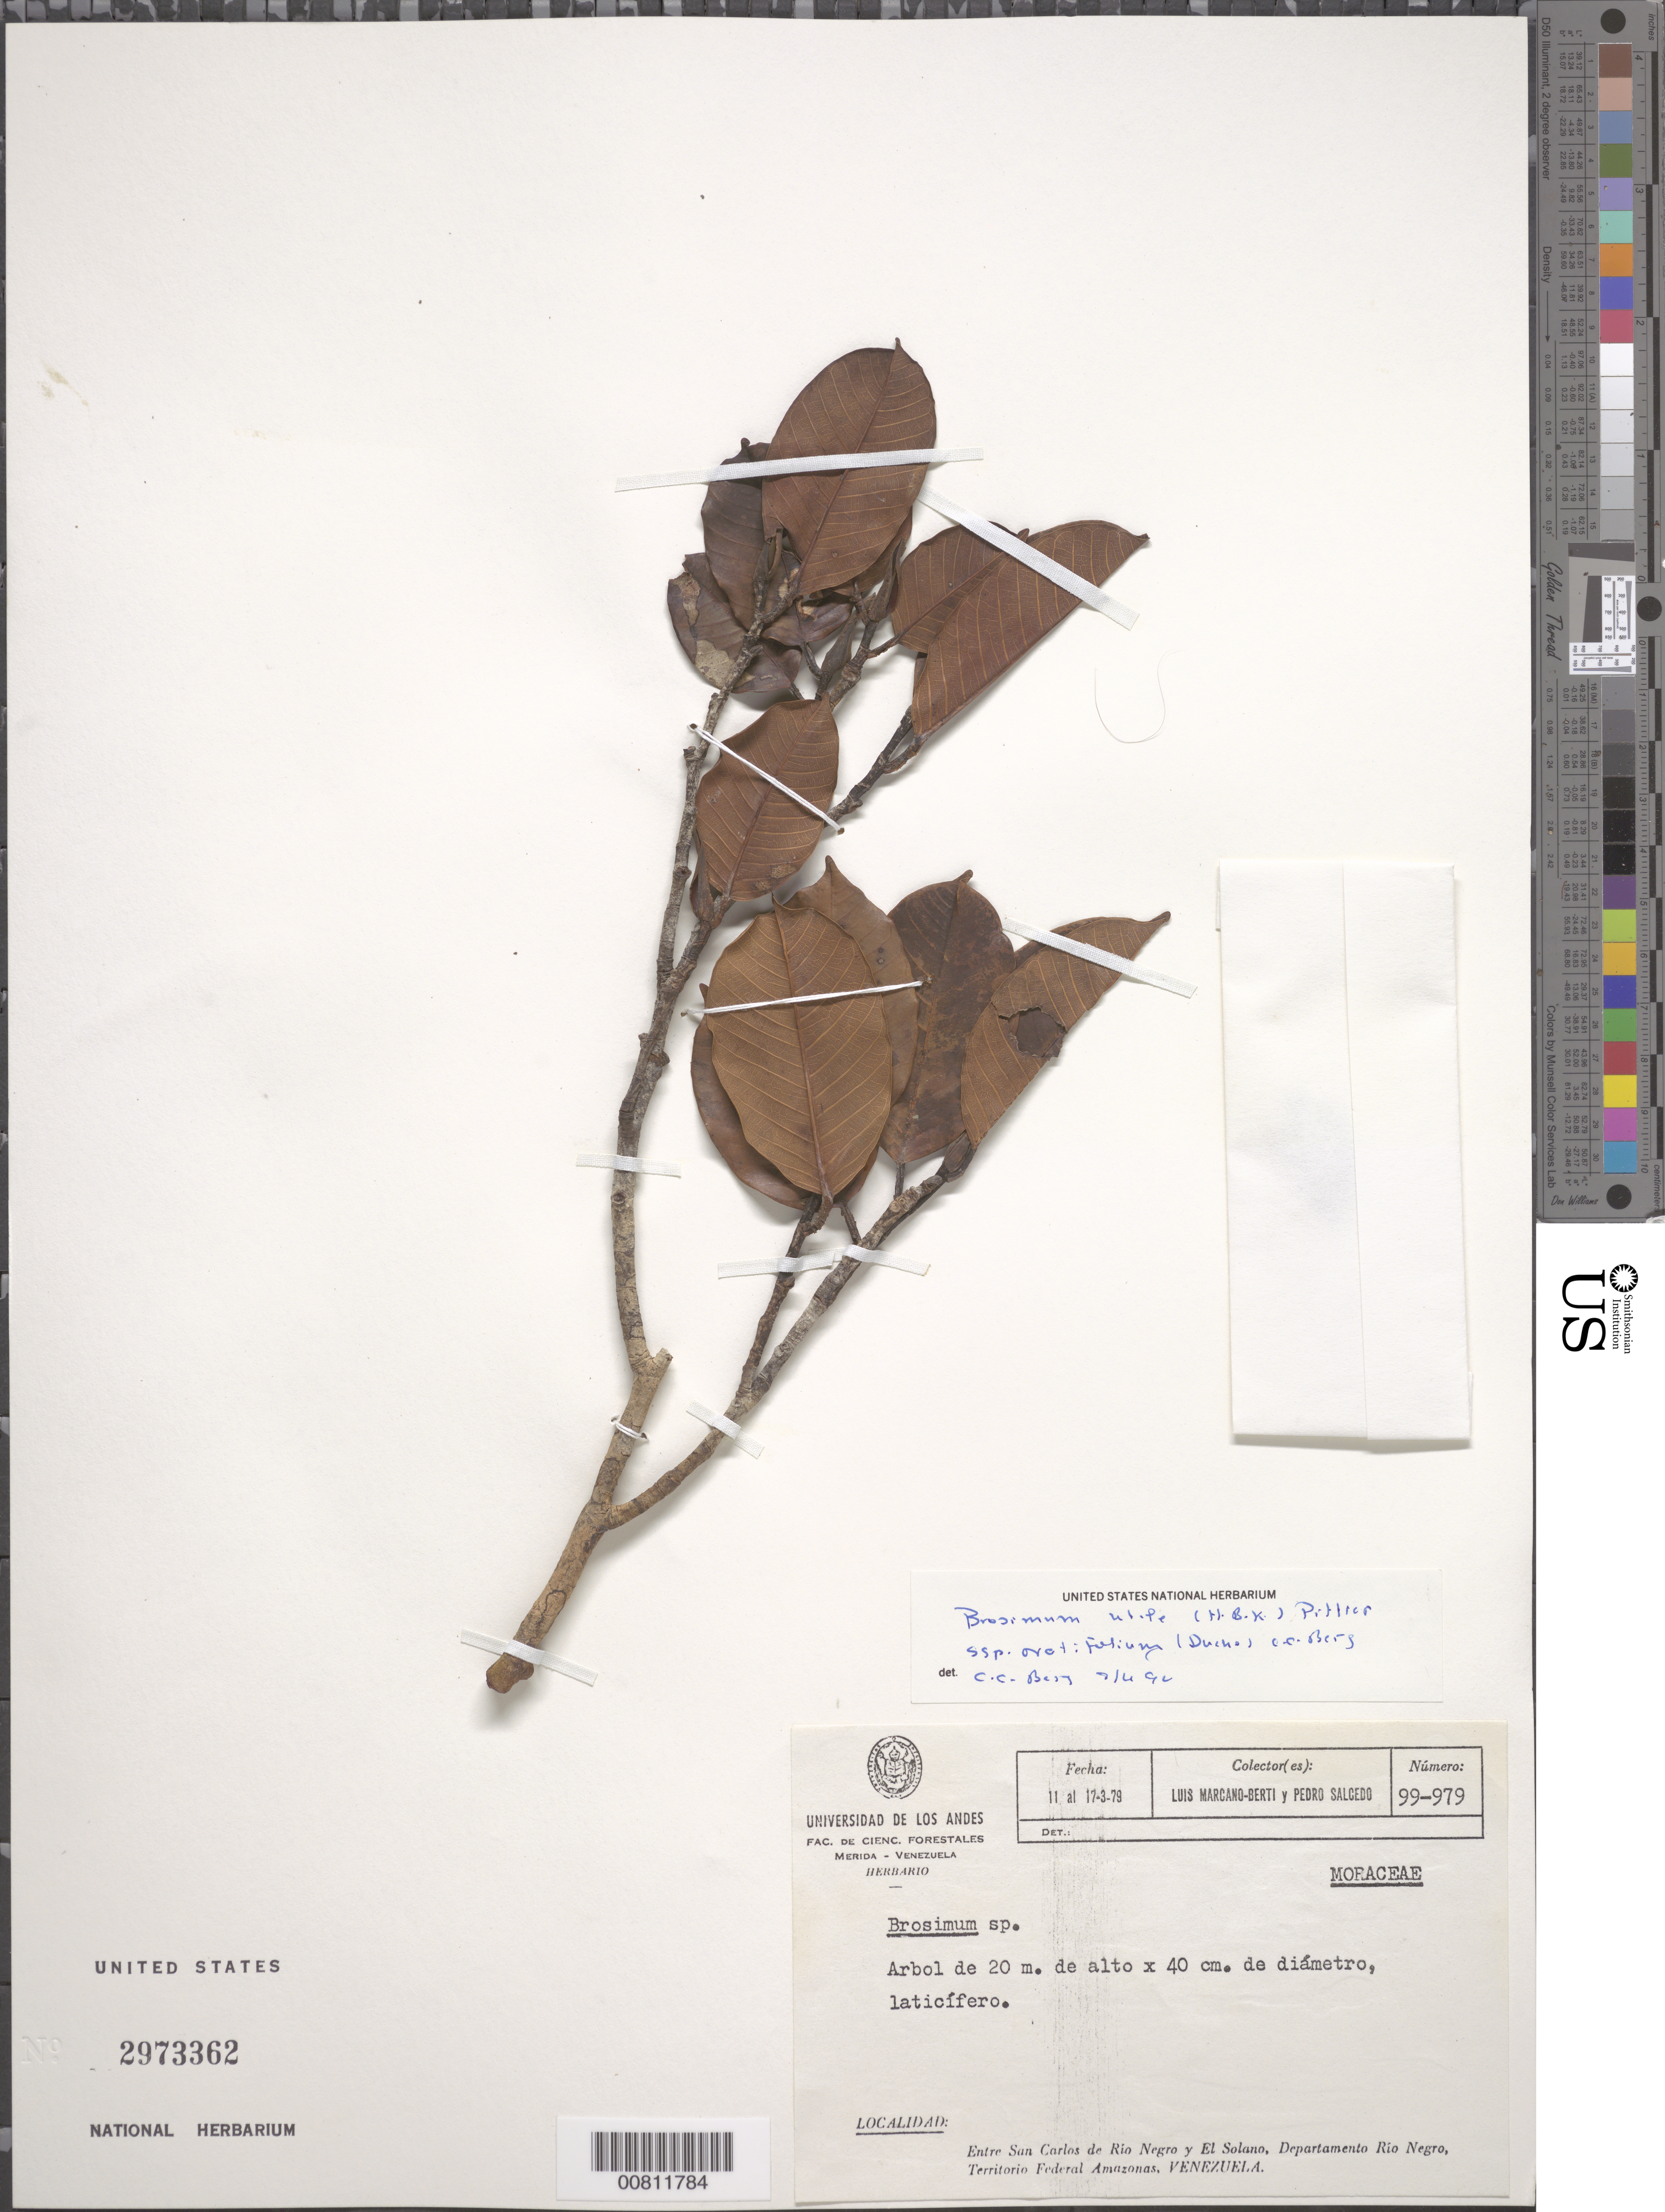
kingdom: Plantae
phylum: Tracheophyta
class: Magnoliopsida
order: Rosales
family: Moraceae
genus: Brosimum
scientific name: Brosimum utile subsp. ovatifolium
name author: (Ducke) C.C. Berg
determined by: Berg, C. C.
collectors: L. Marcano-Berti & P. Salcedo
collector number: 979 99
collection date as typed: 11-Mar-79 to 17-Mar-79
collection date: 1979-03-11/1979-03-17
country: Venezuela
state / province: Amazonas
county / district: Río Negro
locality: San Carlos de Rio Negro to El Solano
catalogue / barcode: US 2973362